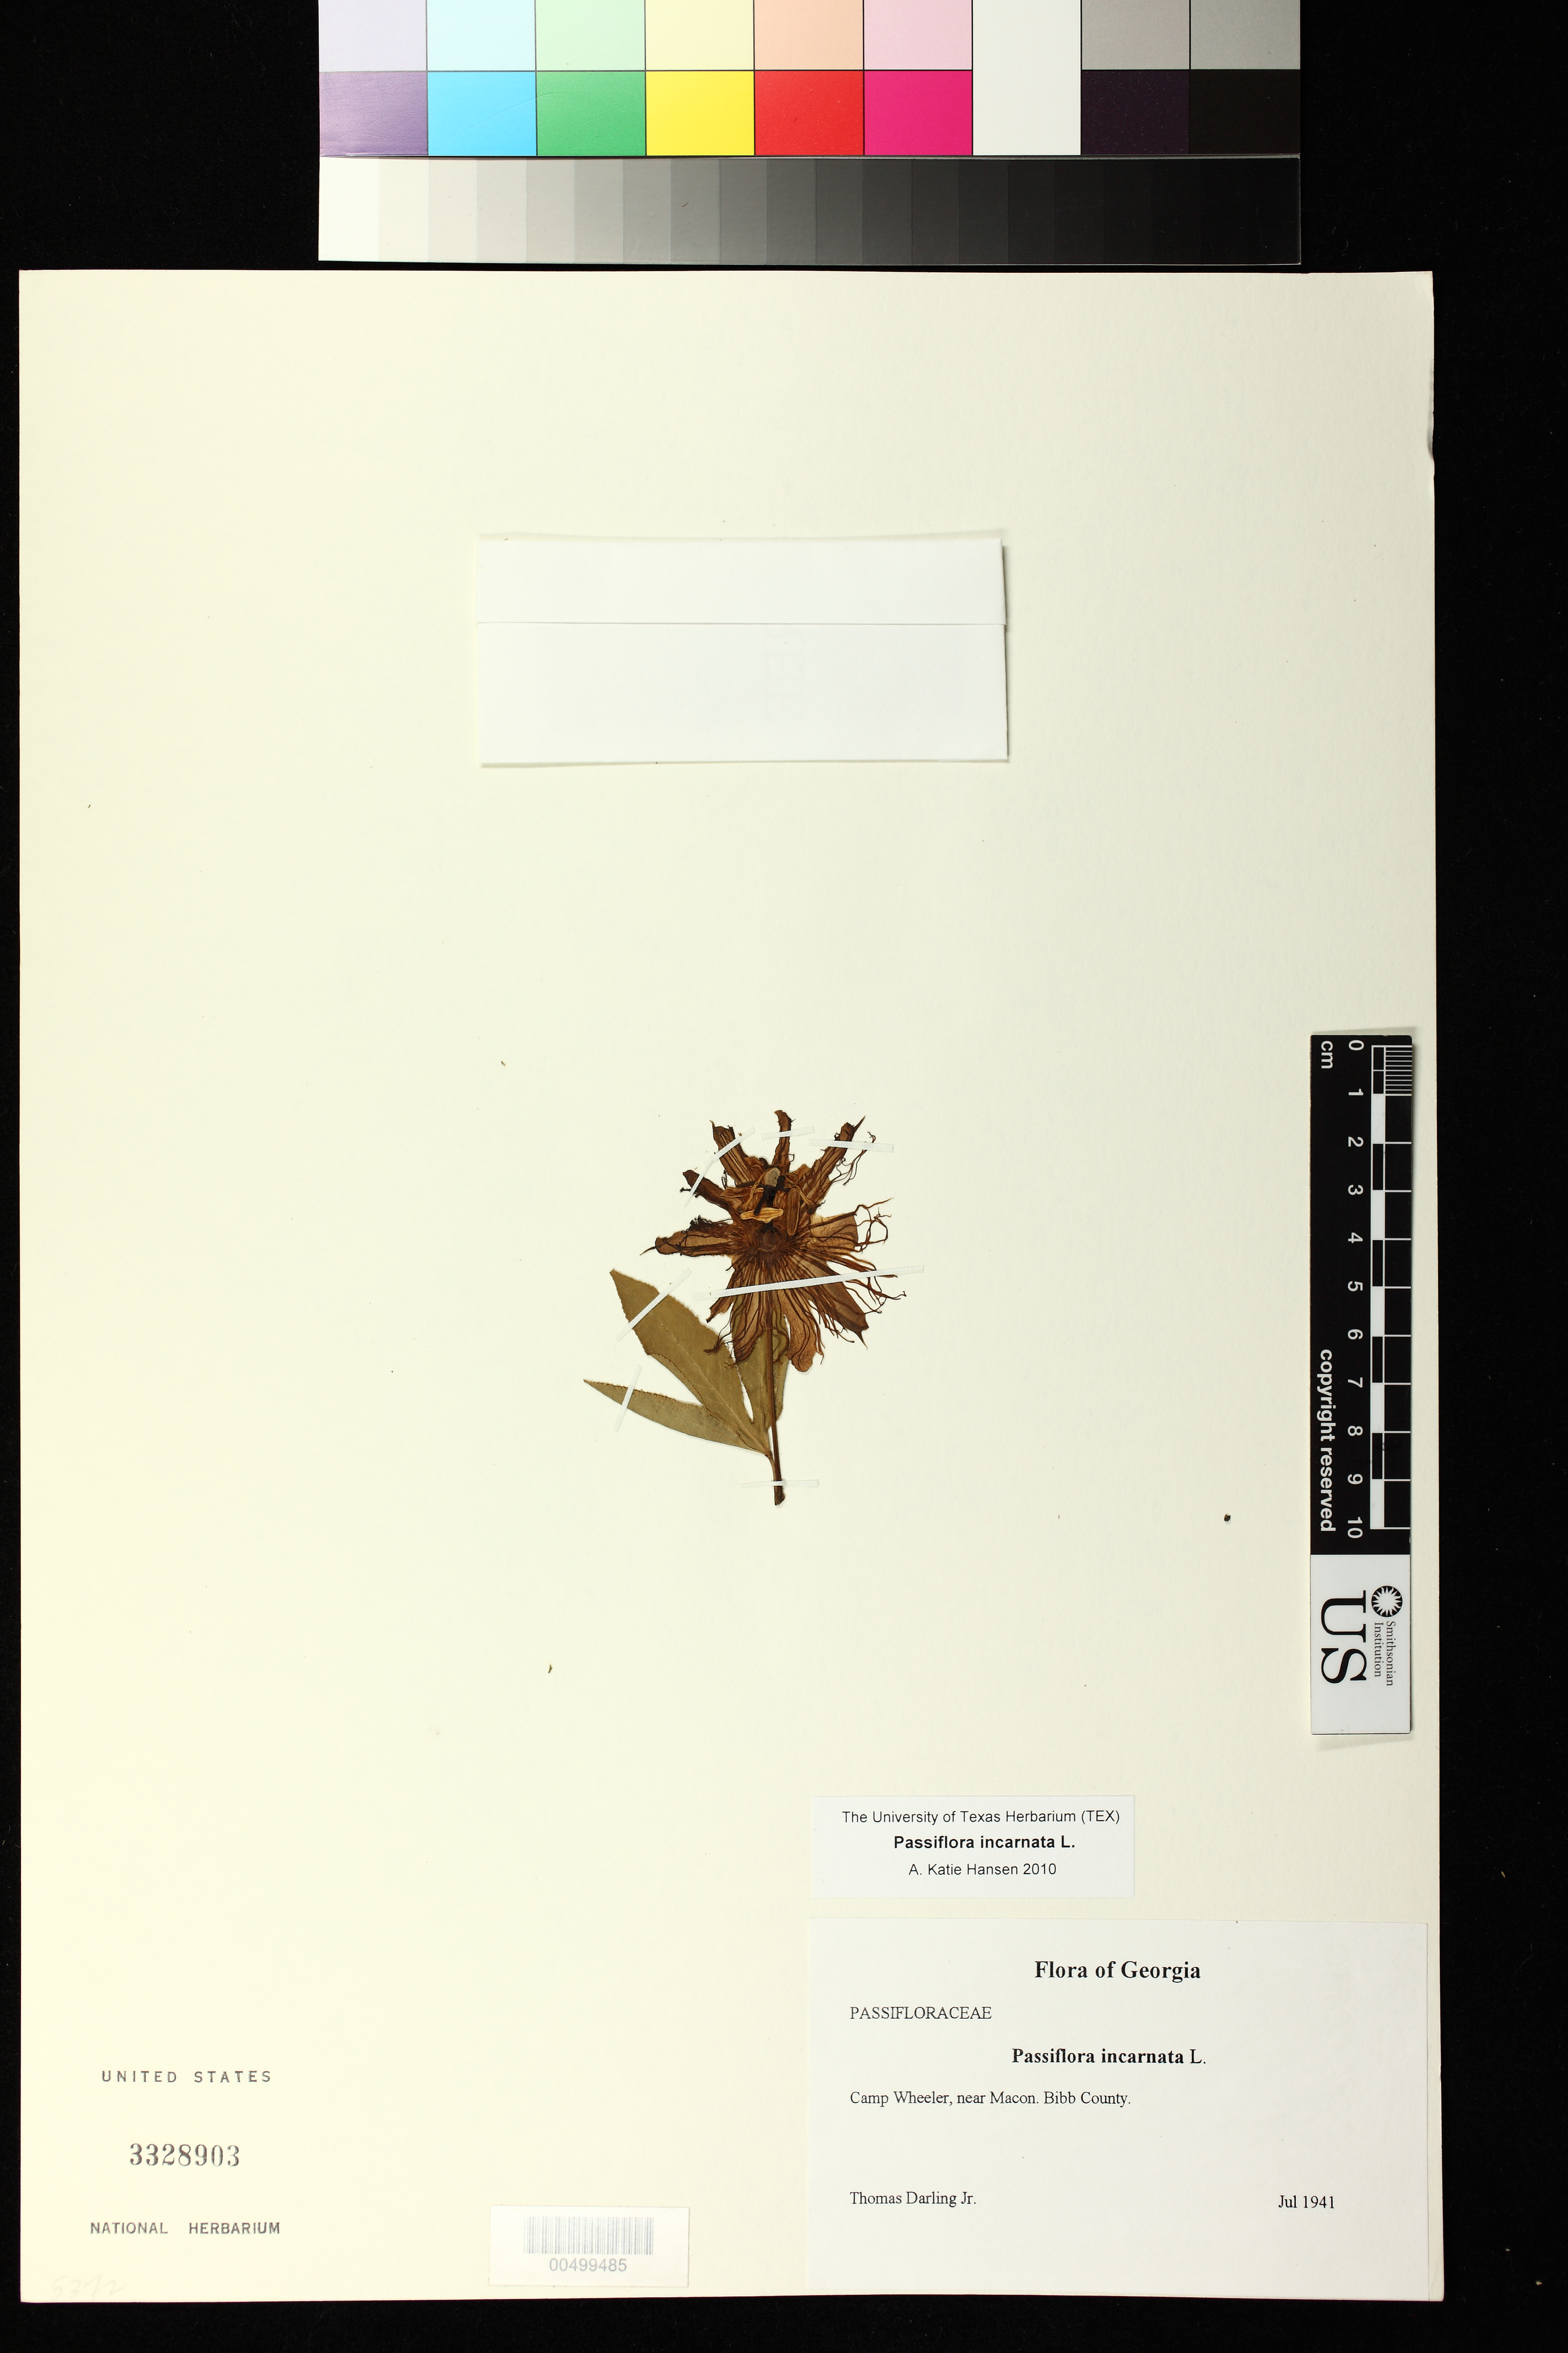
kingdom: Plantae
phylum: Tracheophyta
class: Magnoliopsida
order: Malpighiales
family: Passifloraceae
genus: Passiflora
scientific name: Passiflora incarnata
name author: L.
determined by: Shetler, Stanwyn G., (US), NMNH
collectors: T. Darling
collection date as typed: Jul 1941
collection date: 1941-07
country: United States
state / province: Georgia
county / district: Bibb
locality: Camp Wheeler, near Macon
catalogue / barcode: US 3328903